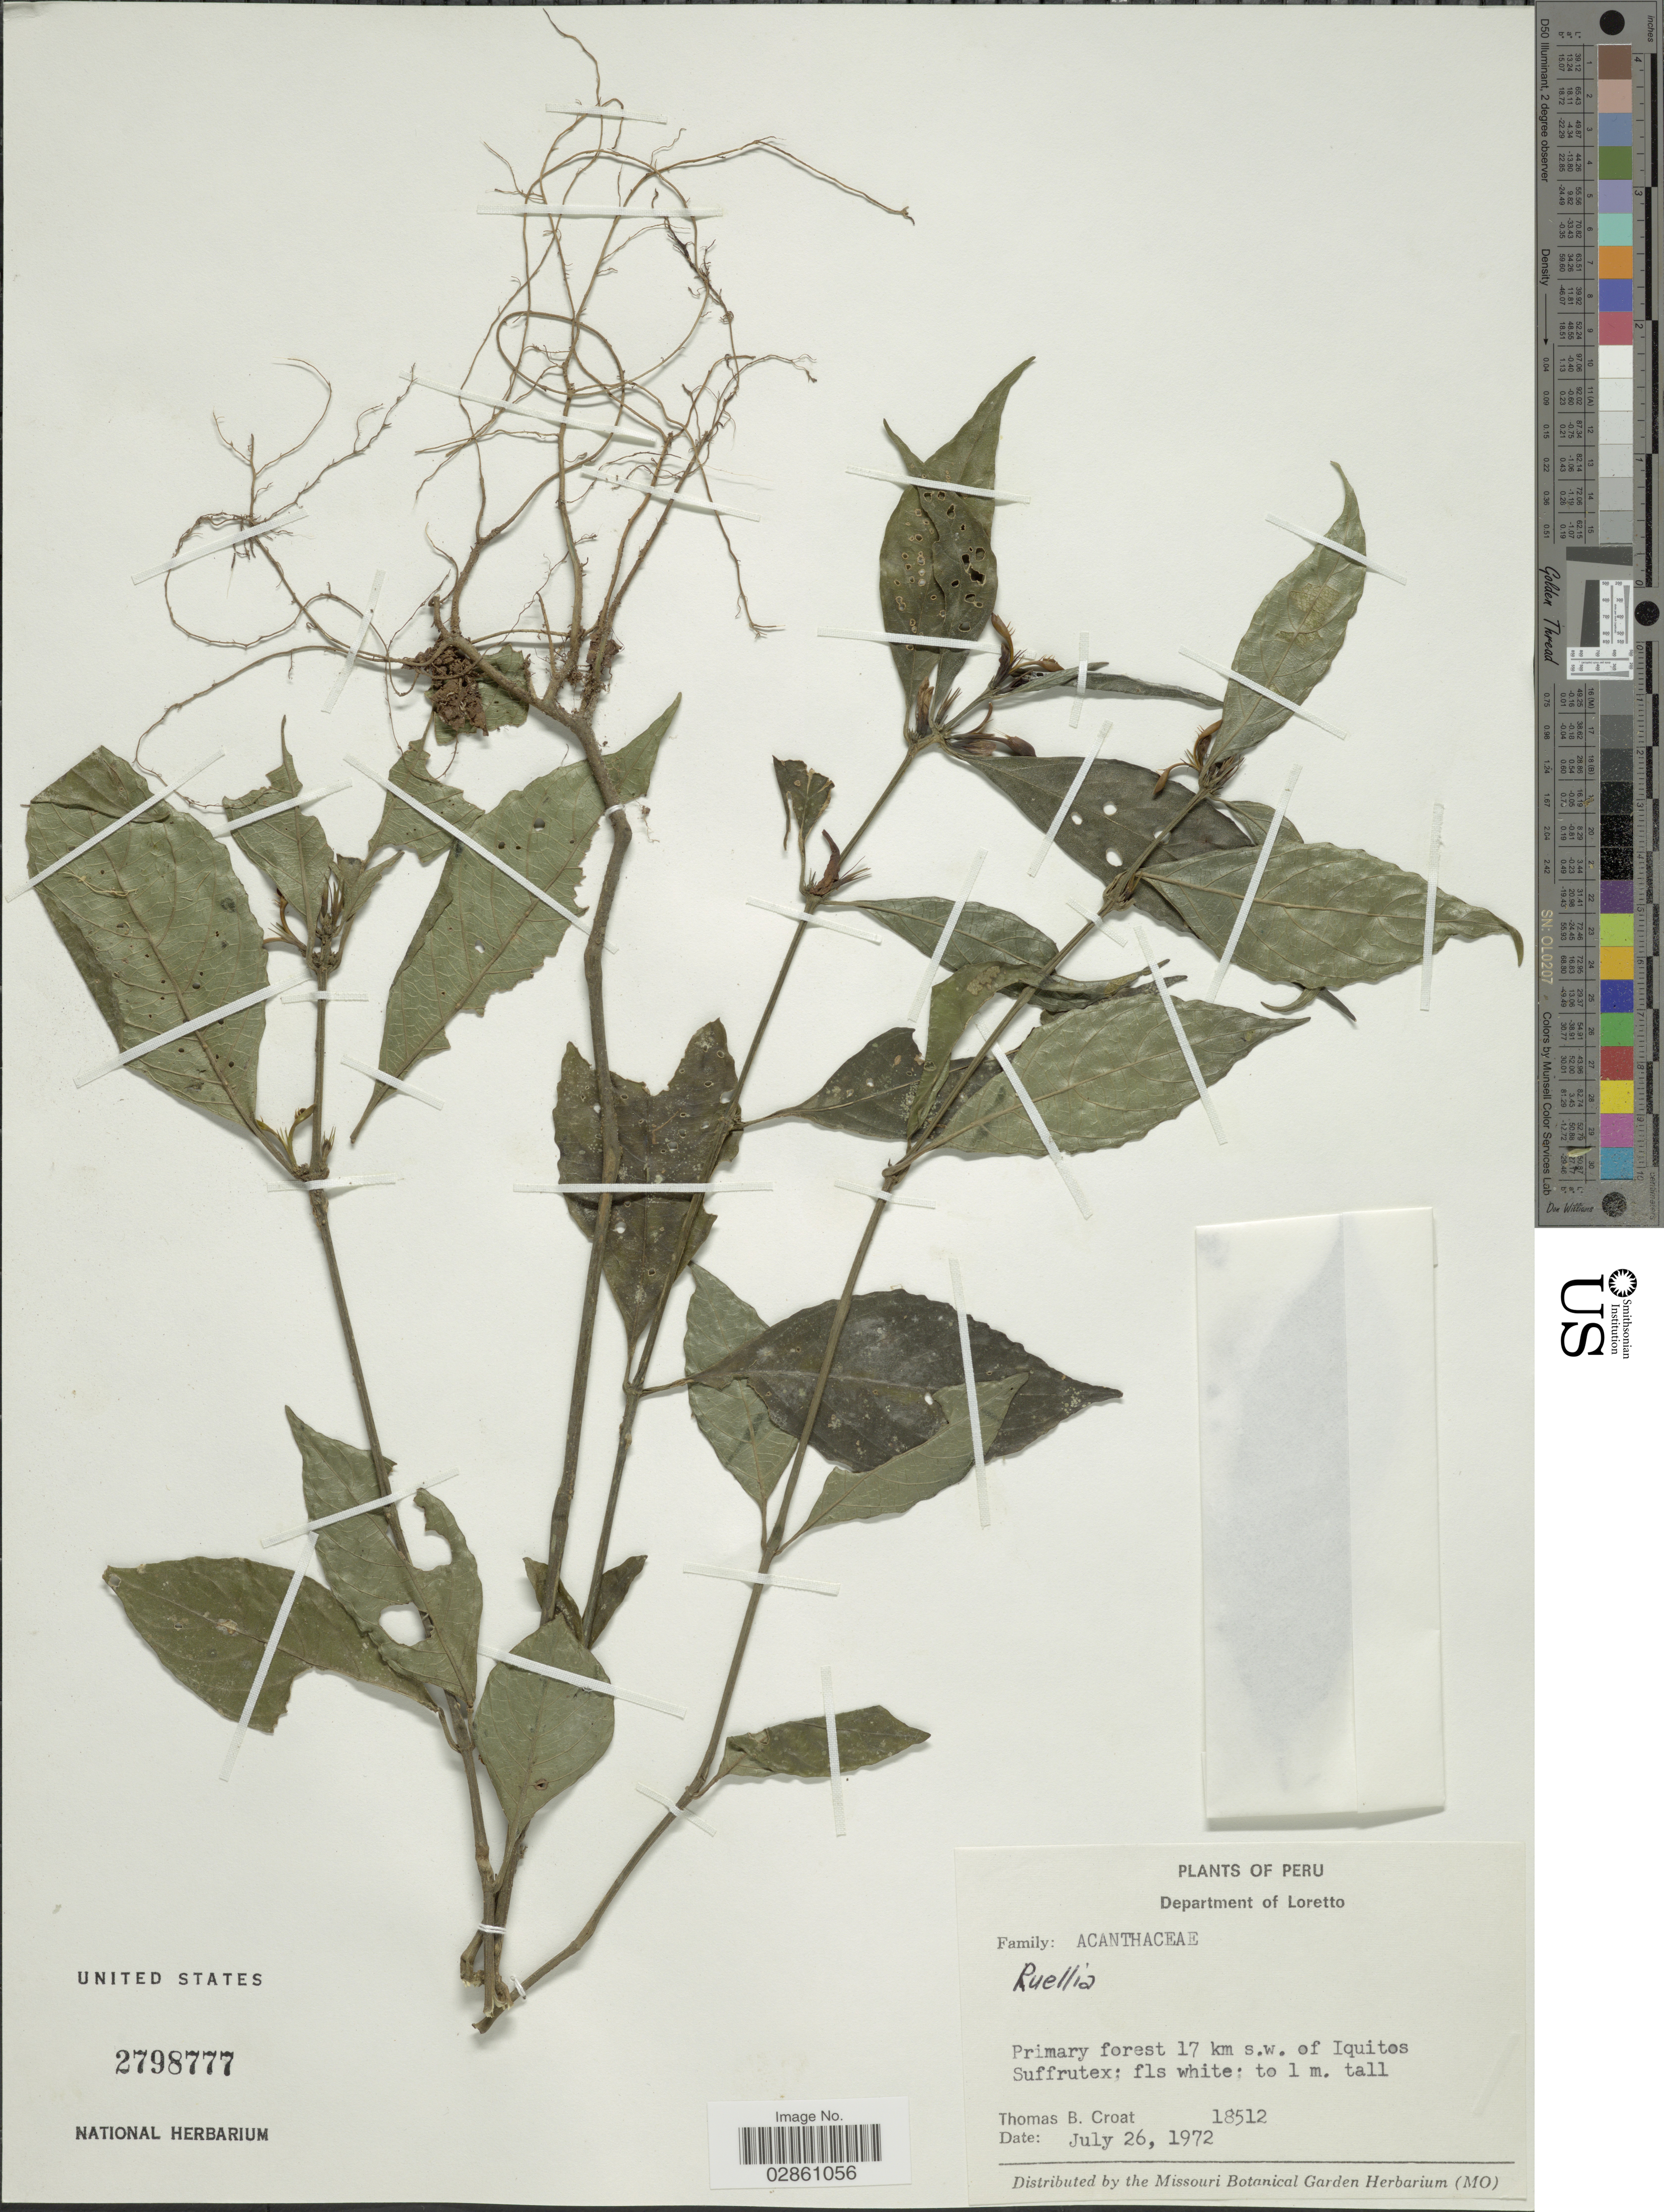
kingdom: Plantae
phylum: Tracheophyta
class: Magnoliopsida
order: Lamiales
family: Acanthaceae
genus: Ruellia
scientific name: Ruellia klugii Leonard sp. nov. ined.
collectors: T. B. Croat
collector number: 18512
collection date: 1972-07-26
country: Peru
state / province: Loreto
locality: Department of Loretto. Primary forest 17 km s. w. of Iquitos Suffrutex.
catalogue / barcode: US 2798777